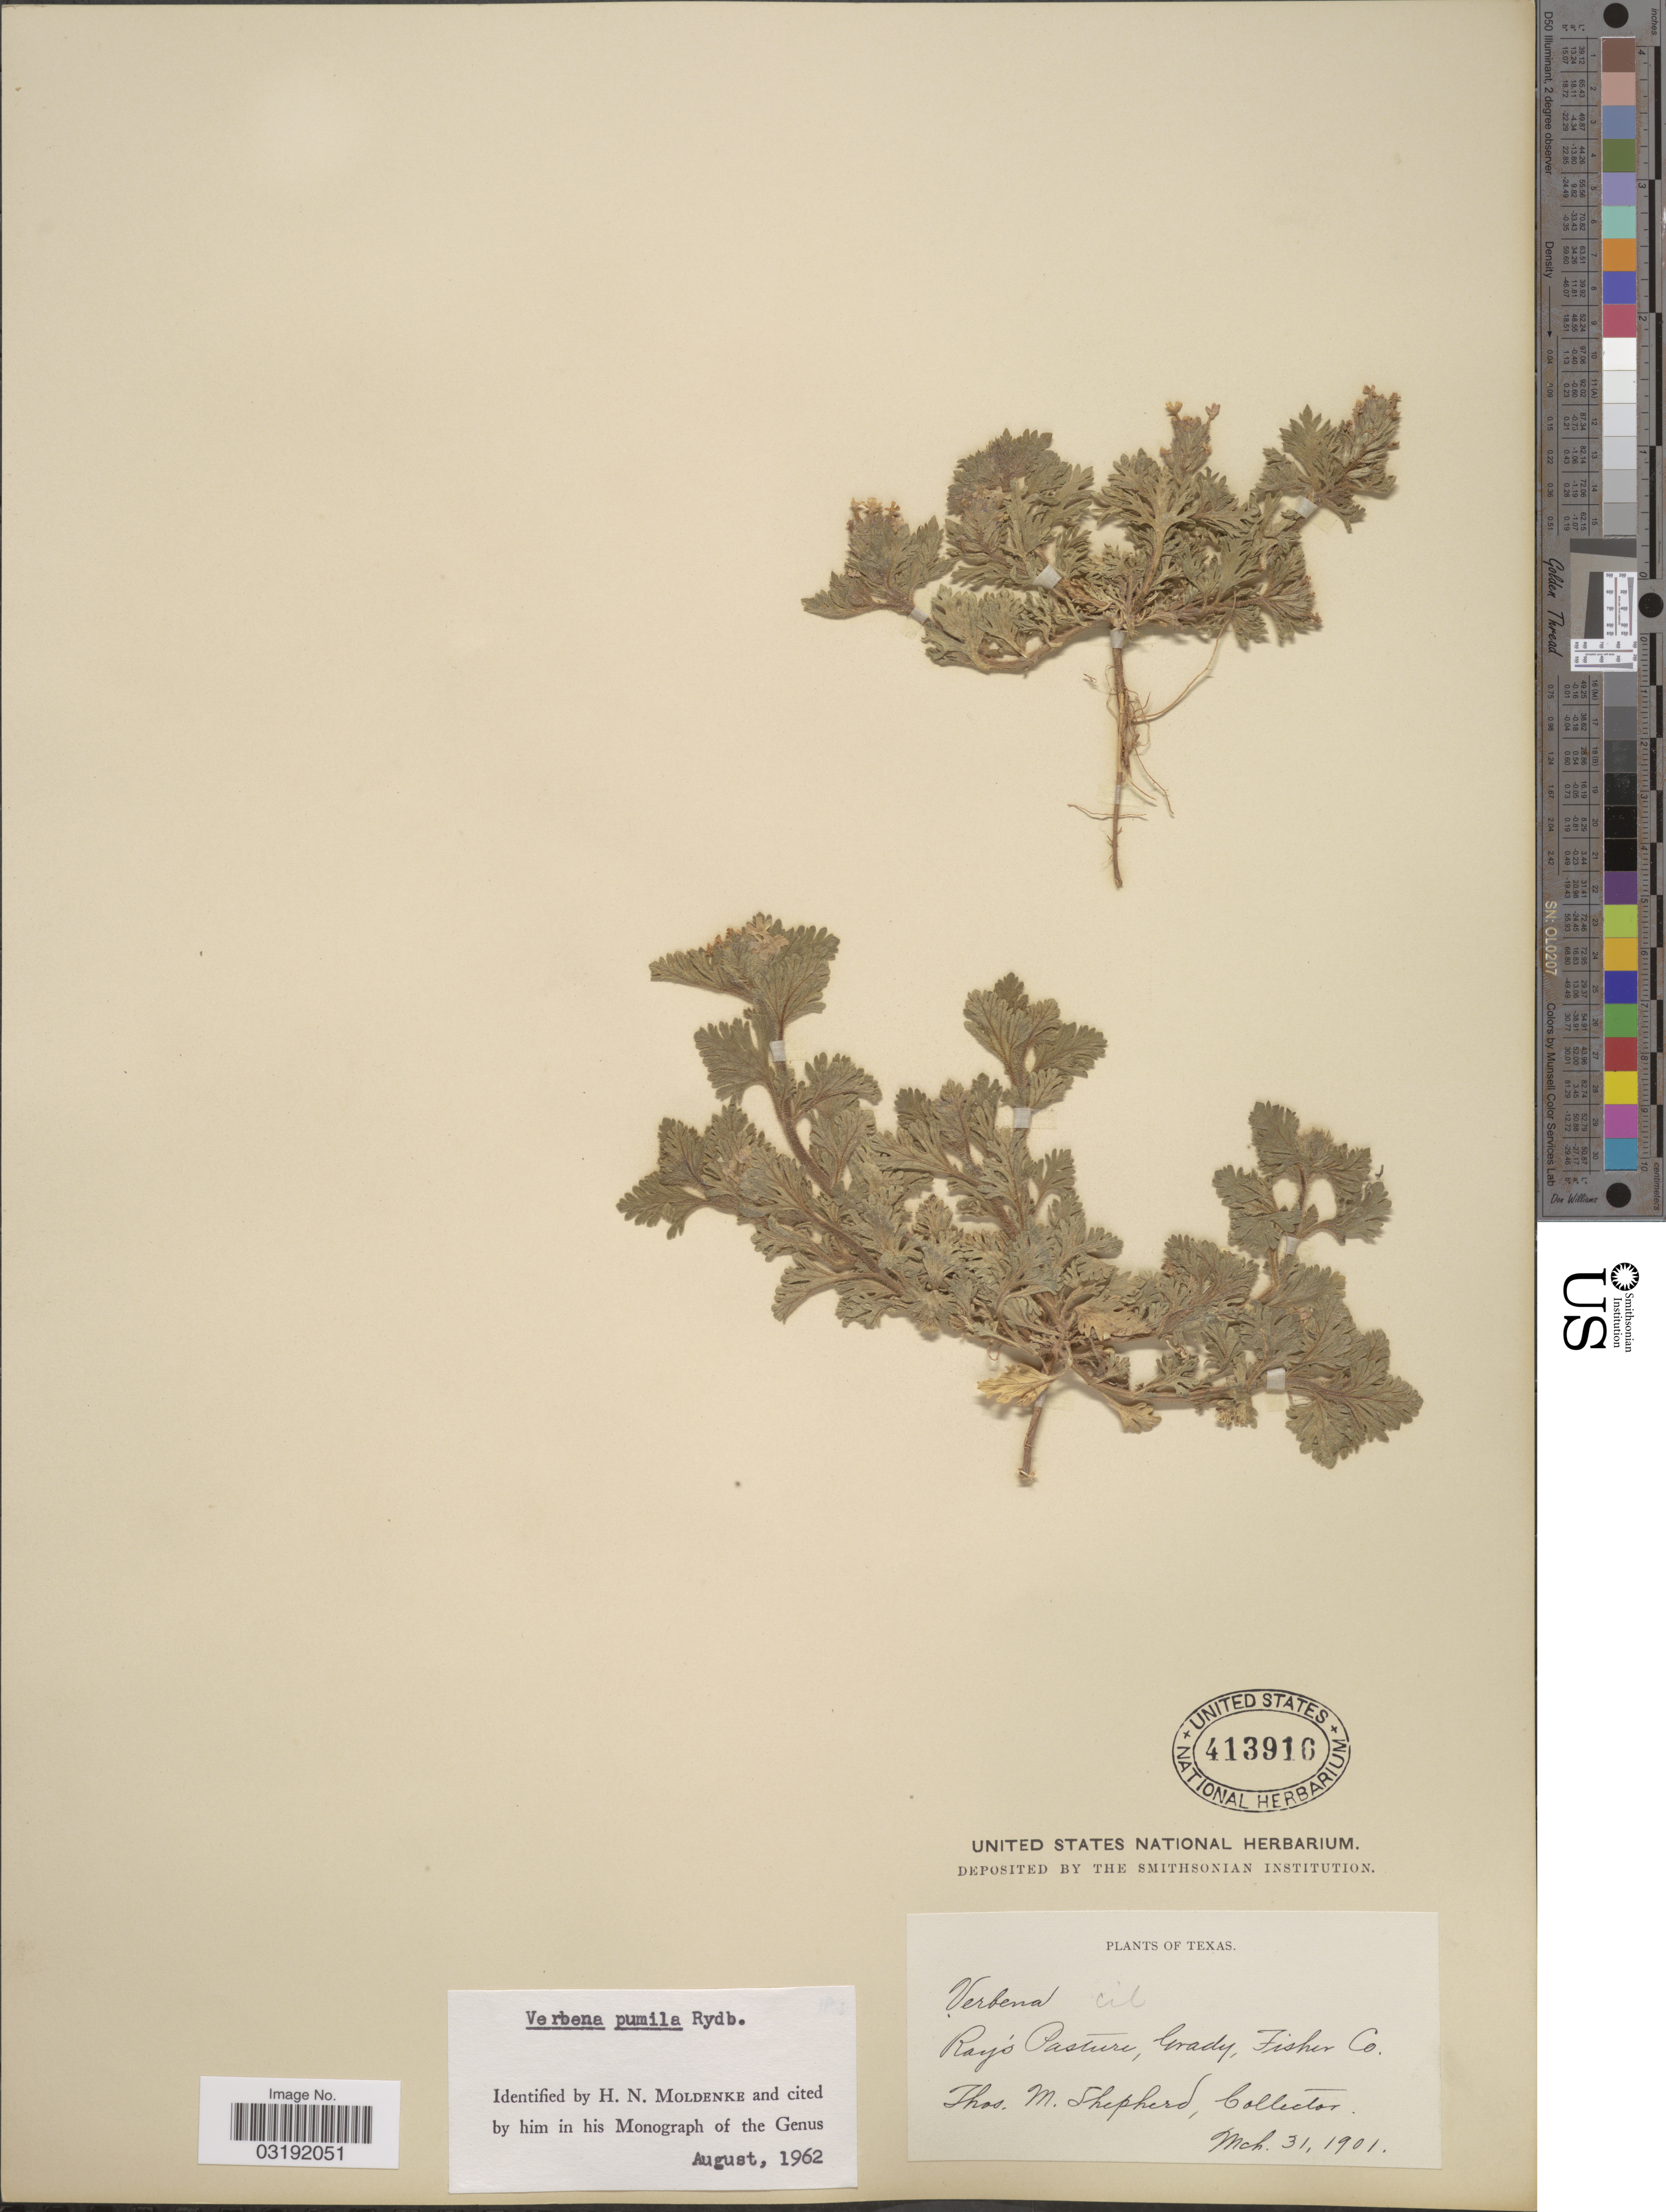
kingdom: Plantae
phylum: Tracheophyta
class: Magnoliopsida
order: Lamiales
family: Verbenaceae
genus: Verbena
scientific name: Verbena pumila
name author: Rydb.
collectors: T. Shepherd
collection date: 1901-03-31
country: United States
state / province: Texas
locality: Ray's Pasture, Grady, Fisher Co.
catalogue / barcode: US 413916